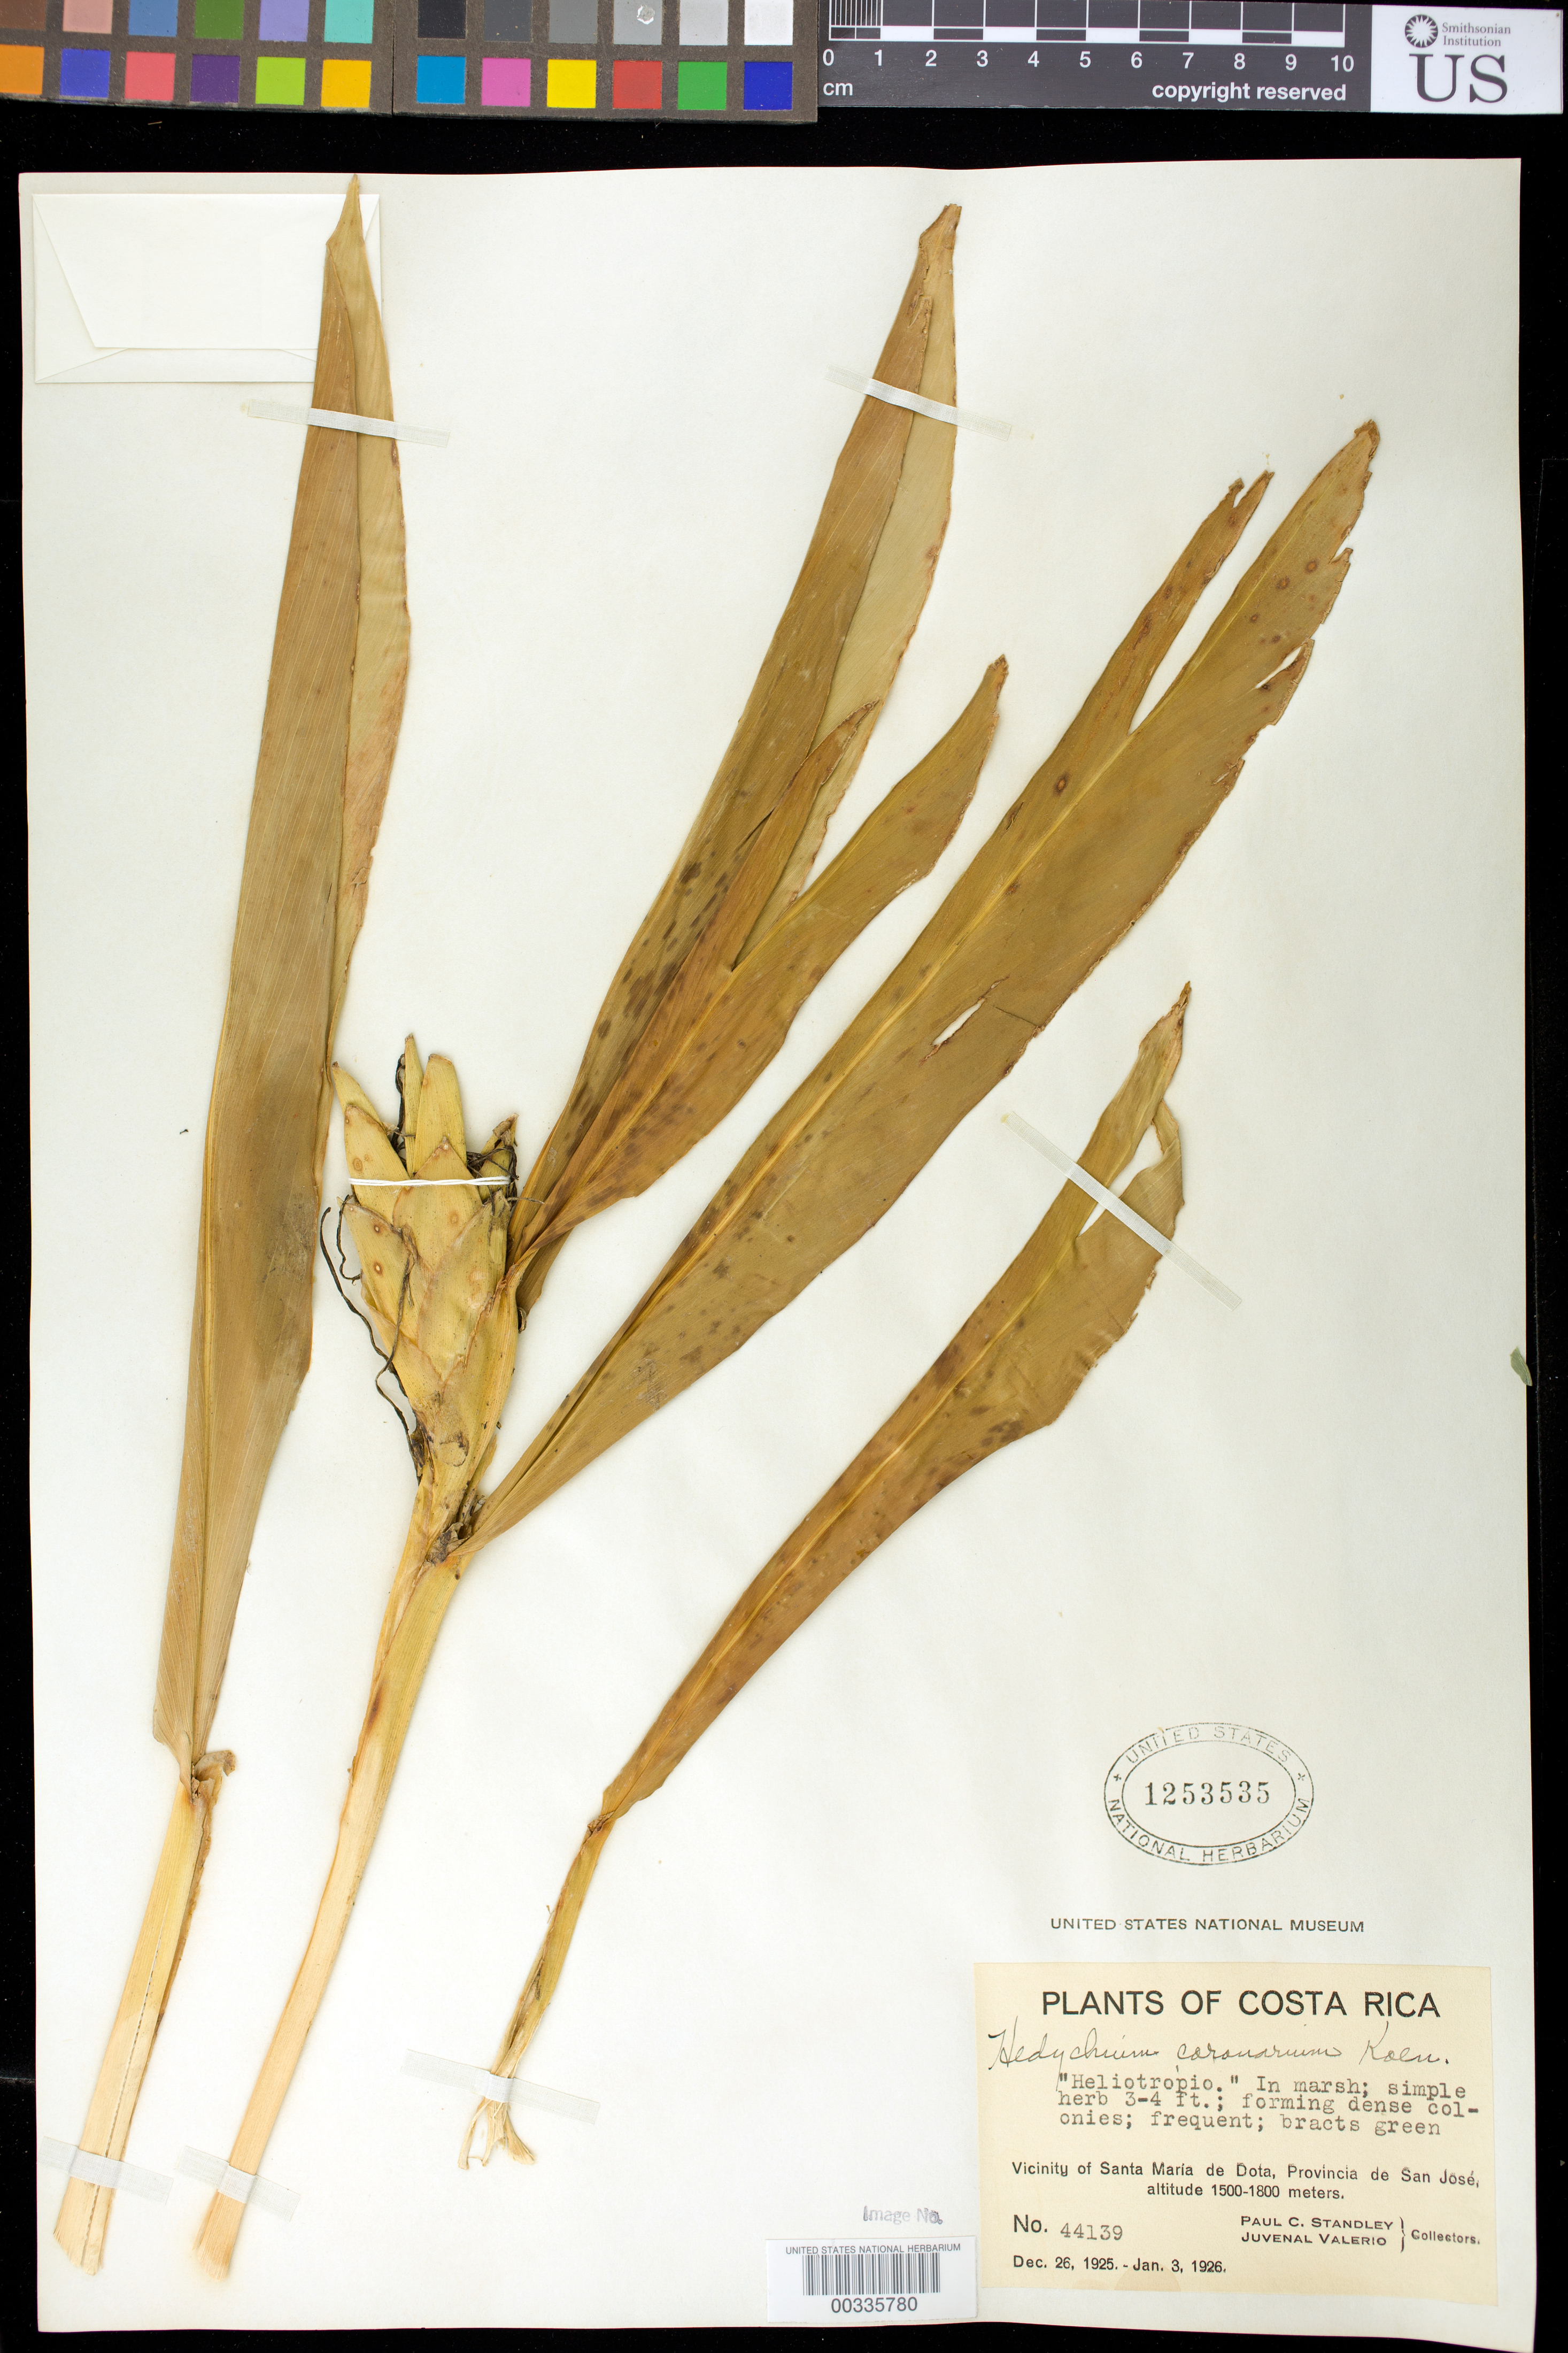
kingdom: Plantae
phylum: Tracheophyta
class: Liliopsida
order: Zingiberales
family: Zingiberaceae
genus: Hedychium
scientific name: Hedychium coronarium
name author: J. Koenig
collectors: P. C. Standley & J. Valerio R.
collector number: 44139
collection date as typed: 26 Dec 1925 to 03 Jan 1926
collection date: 1925-12-26/1926-01-03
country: Costa Rica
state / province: San José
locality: Vicinity of santa maria de dota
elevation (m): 1500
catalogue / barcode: US 1253535